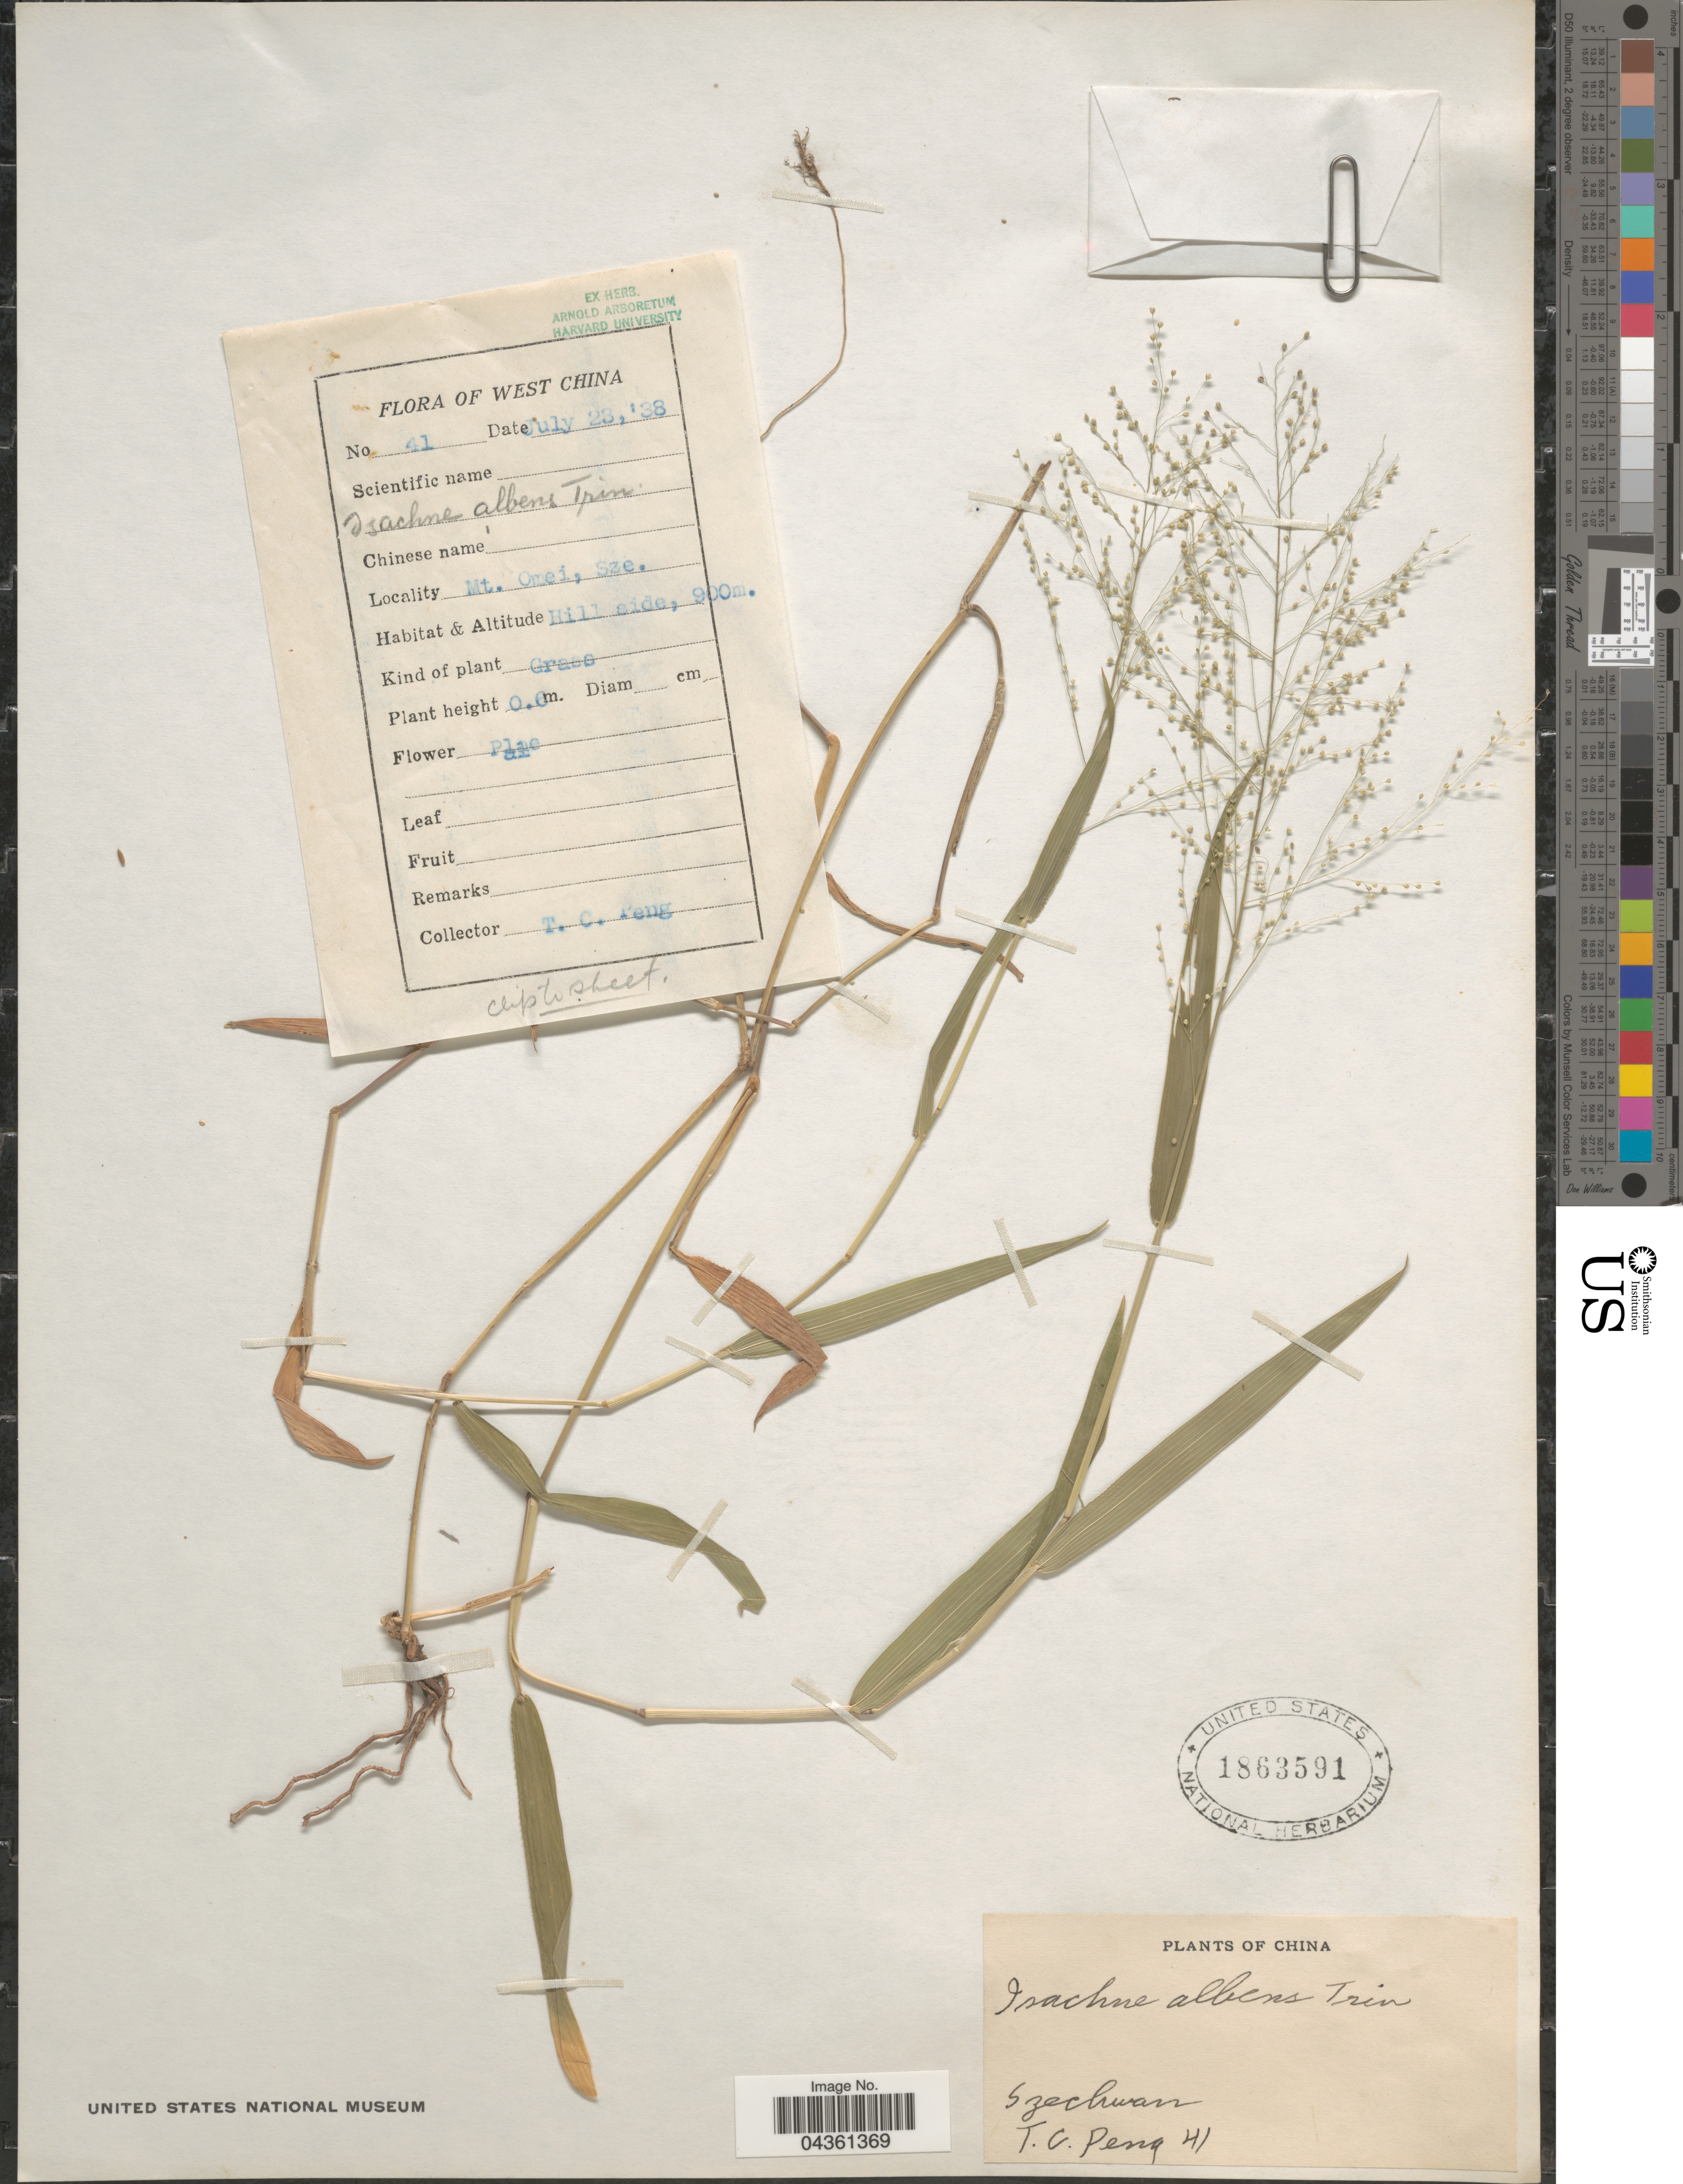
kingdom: Plantae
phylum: Tracheophyta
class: Liliopsida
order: Poales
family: Poaceae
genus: Isachne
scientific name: Isachne albens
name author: Trin.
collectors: T. Peng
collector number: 41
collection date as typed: Transcribed d/m/y: 23/7/38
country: China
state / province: Sichuan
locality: Szechwan. West China. Mt. Omei, Sze. Hill side.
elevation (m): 900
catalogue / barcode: US 1863591